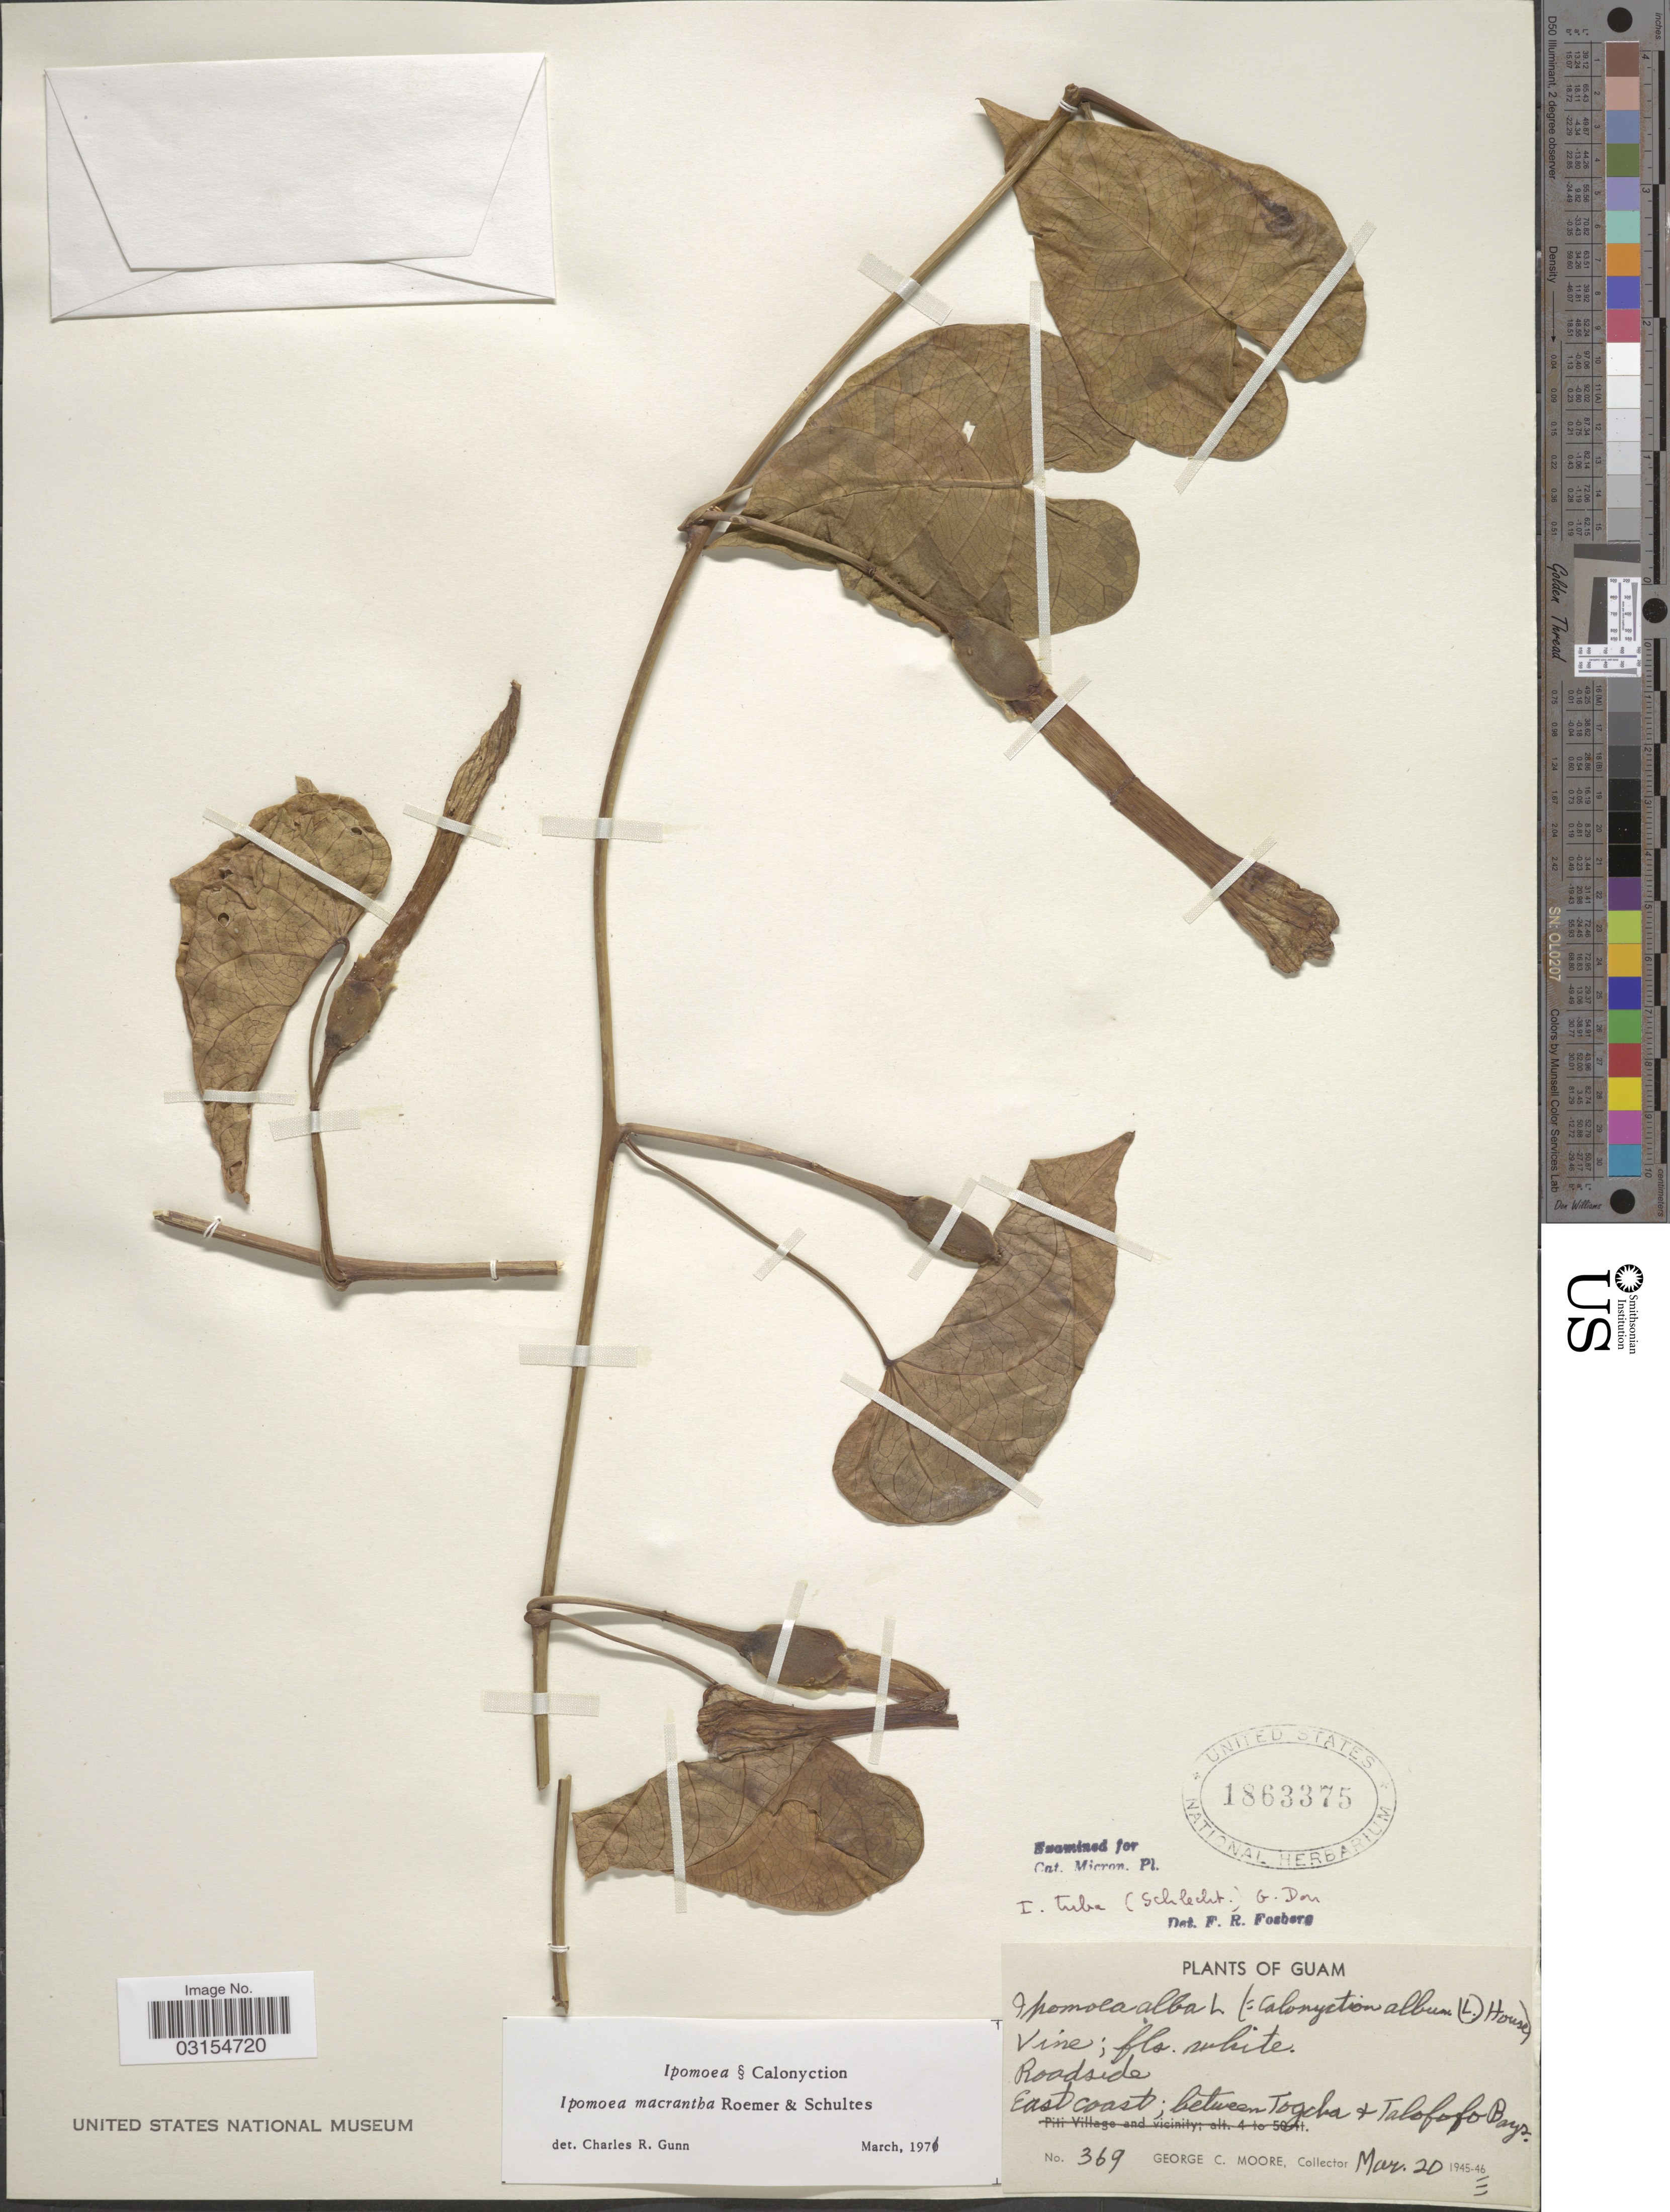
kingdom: Plantae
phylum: Tracheophyta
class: Magnoliopsida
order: Solanales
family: Convolvulaceae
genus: Ipomoea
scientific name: Ipomoea violacea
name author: L.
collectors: G. C. Moore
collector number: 369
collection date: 1946-03-20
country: Guam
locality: Roadside, East coast; between Togcha & Talofofo Bays.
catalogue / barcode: US 1863375